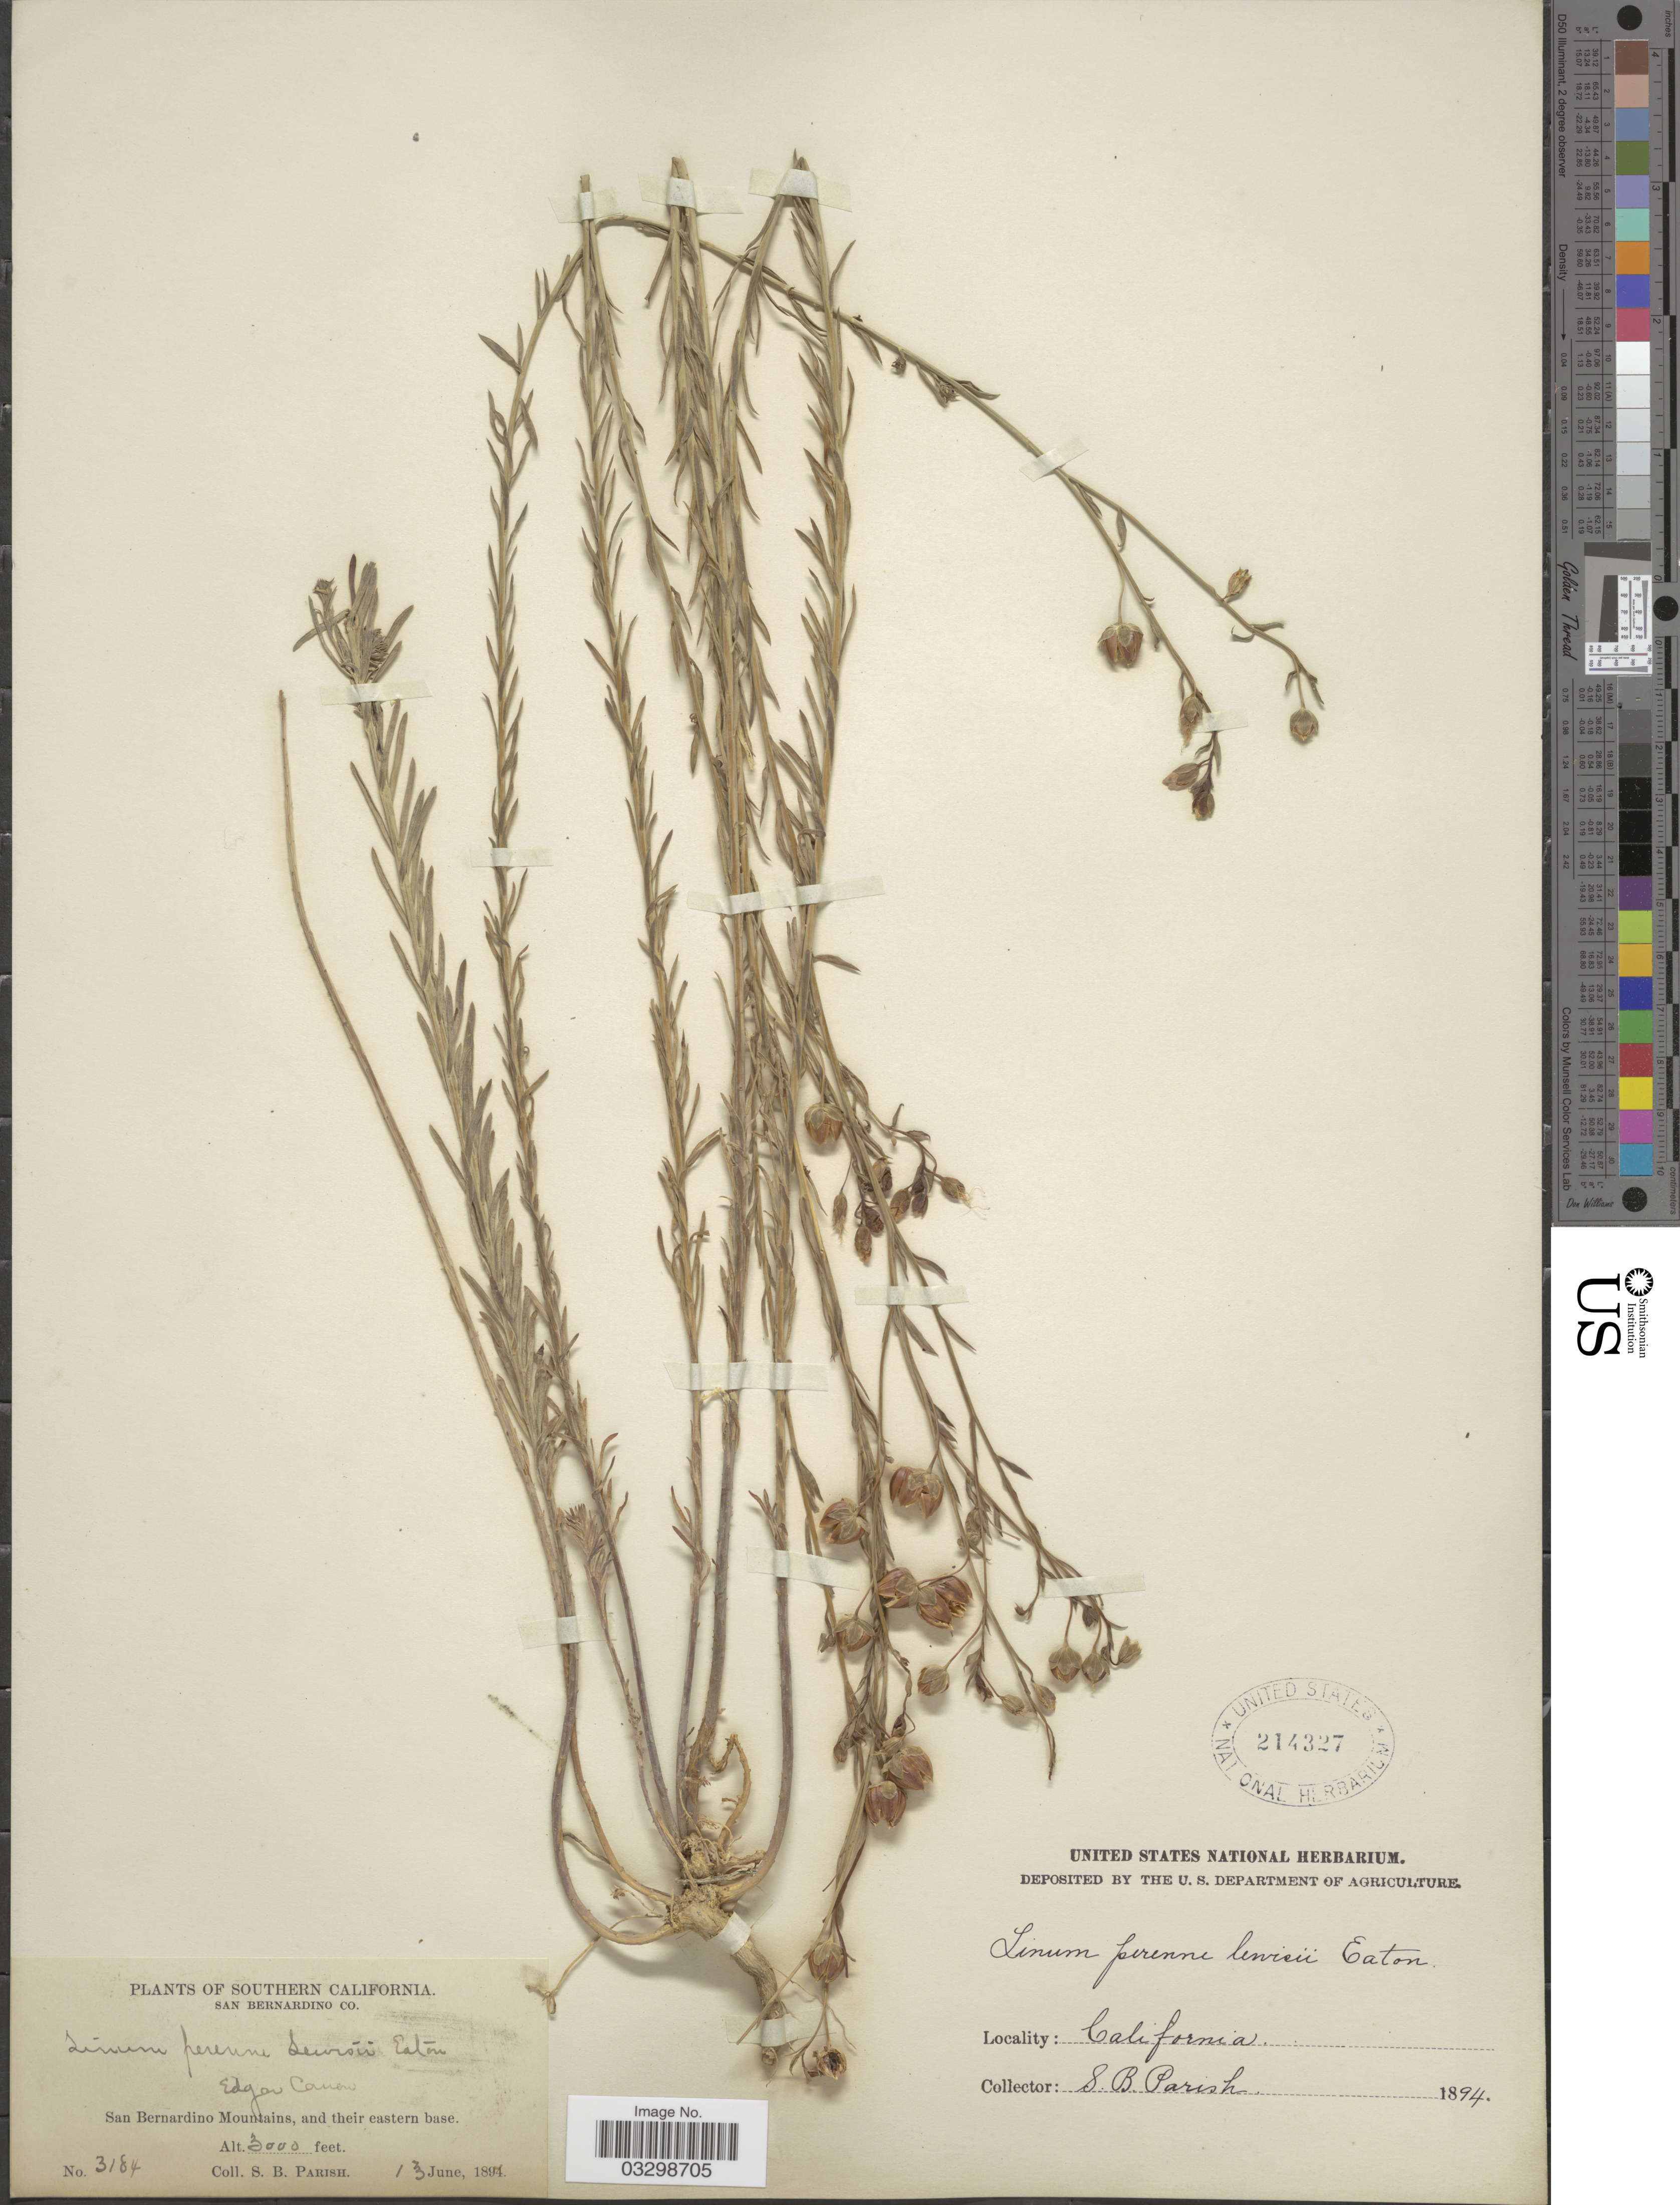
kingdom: Plantae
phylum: Tracheophyta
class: Magnoliopsida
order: Malpighiales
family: Linaceae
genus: Linum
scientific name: Linum lewisii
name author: Pursh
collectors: S. B. Parish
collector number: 3184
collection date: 1894-06-13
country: United States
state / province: California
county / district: San Bernardino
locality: Southern California. San Bernardino Co. San Bernardino Mountains, and their eastern base.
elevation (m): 914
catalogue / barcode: US 214327